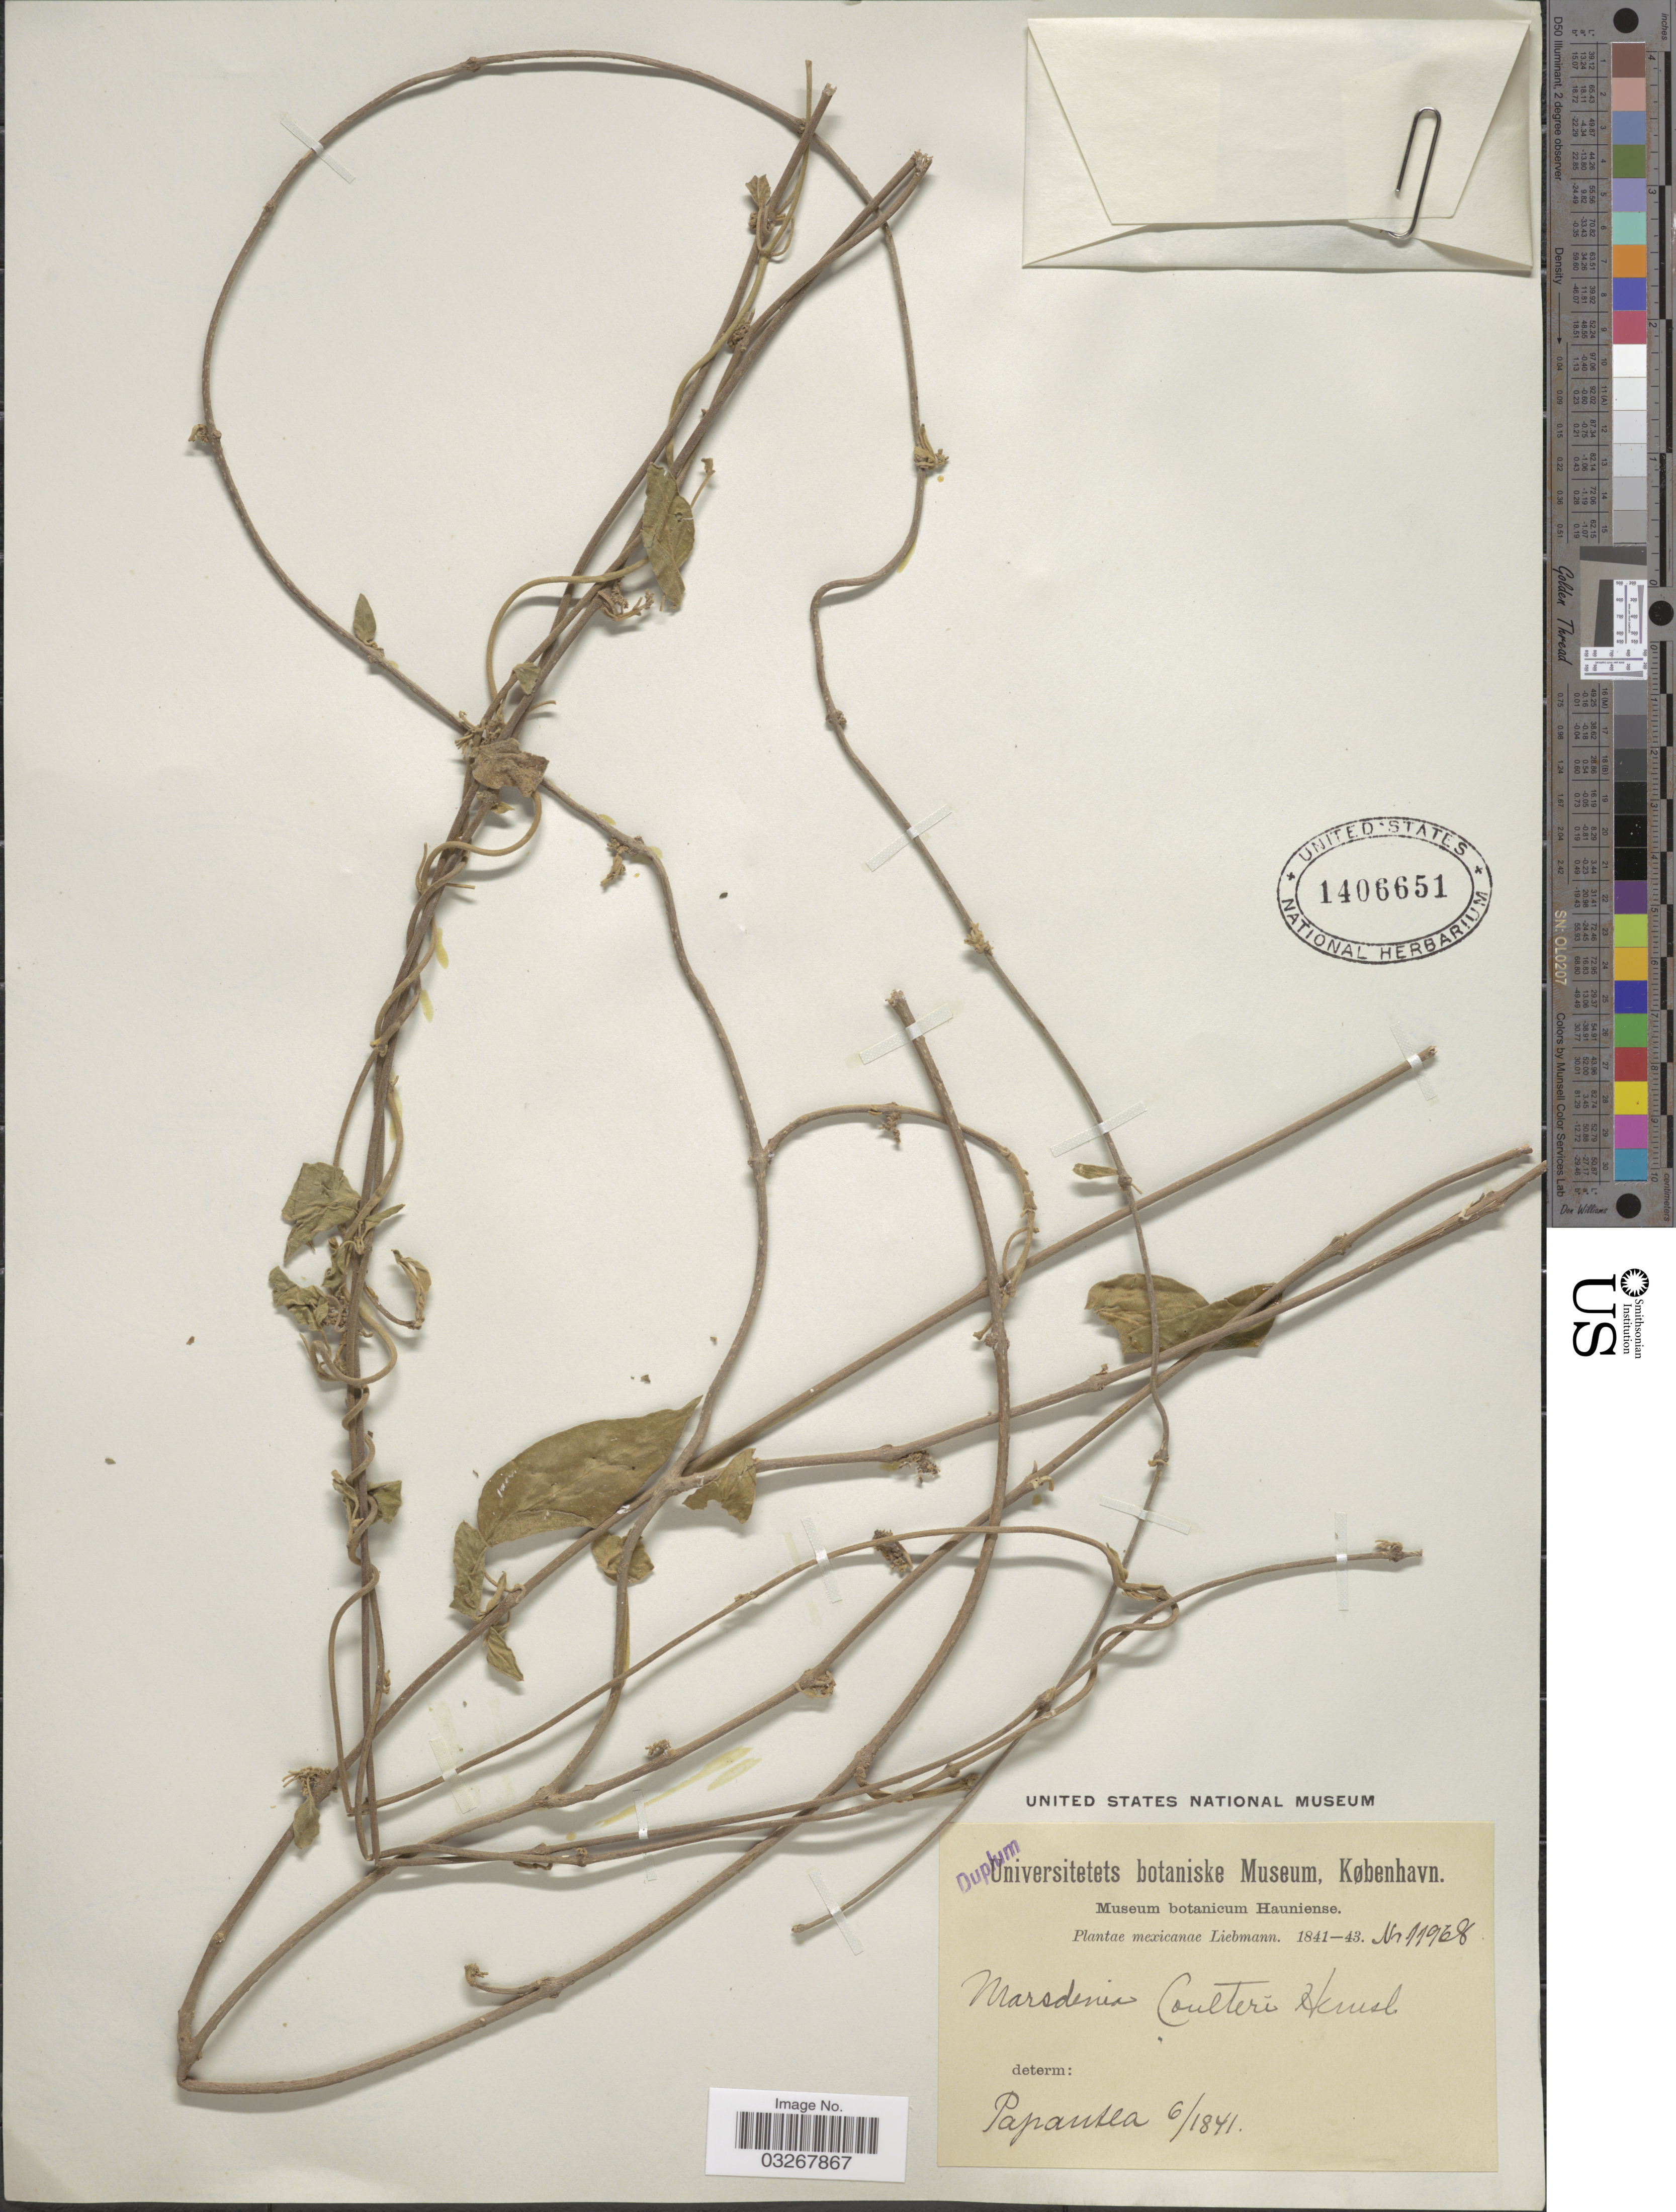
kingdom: Plantae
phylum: Tracheophyta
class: Magnoliopsida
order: Gentianales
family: Apocynaceae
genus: Marsdenia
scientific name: Marsdenia coulteri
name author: Hemsl.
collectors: Liebmann, --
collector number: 11968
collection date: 1841-06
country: Mexico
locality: Papantla.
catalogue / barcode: US 1406651